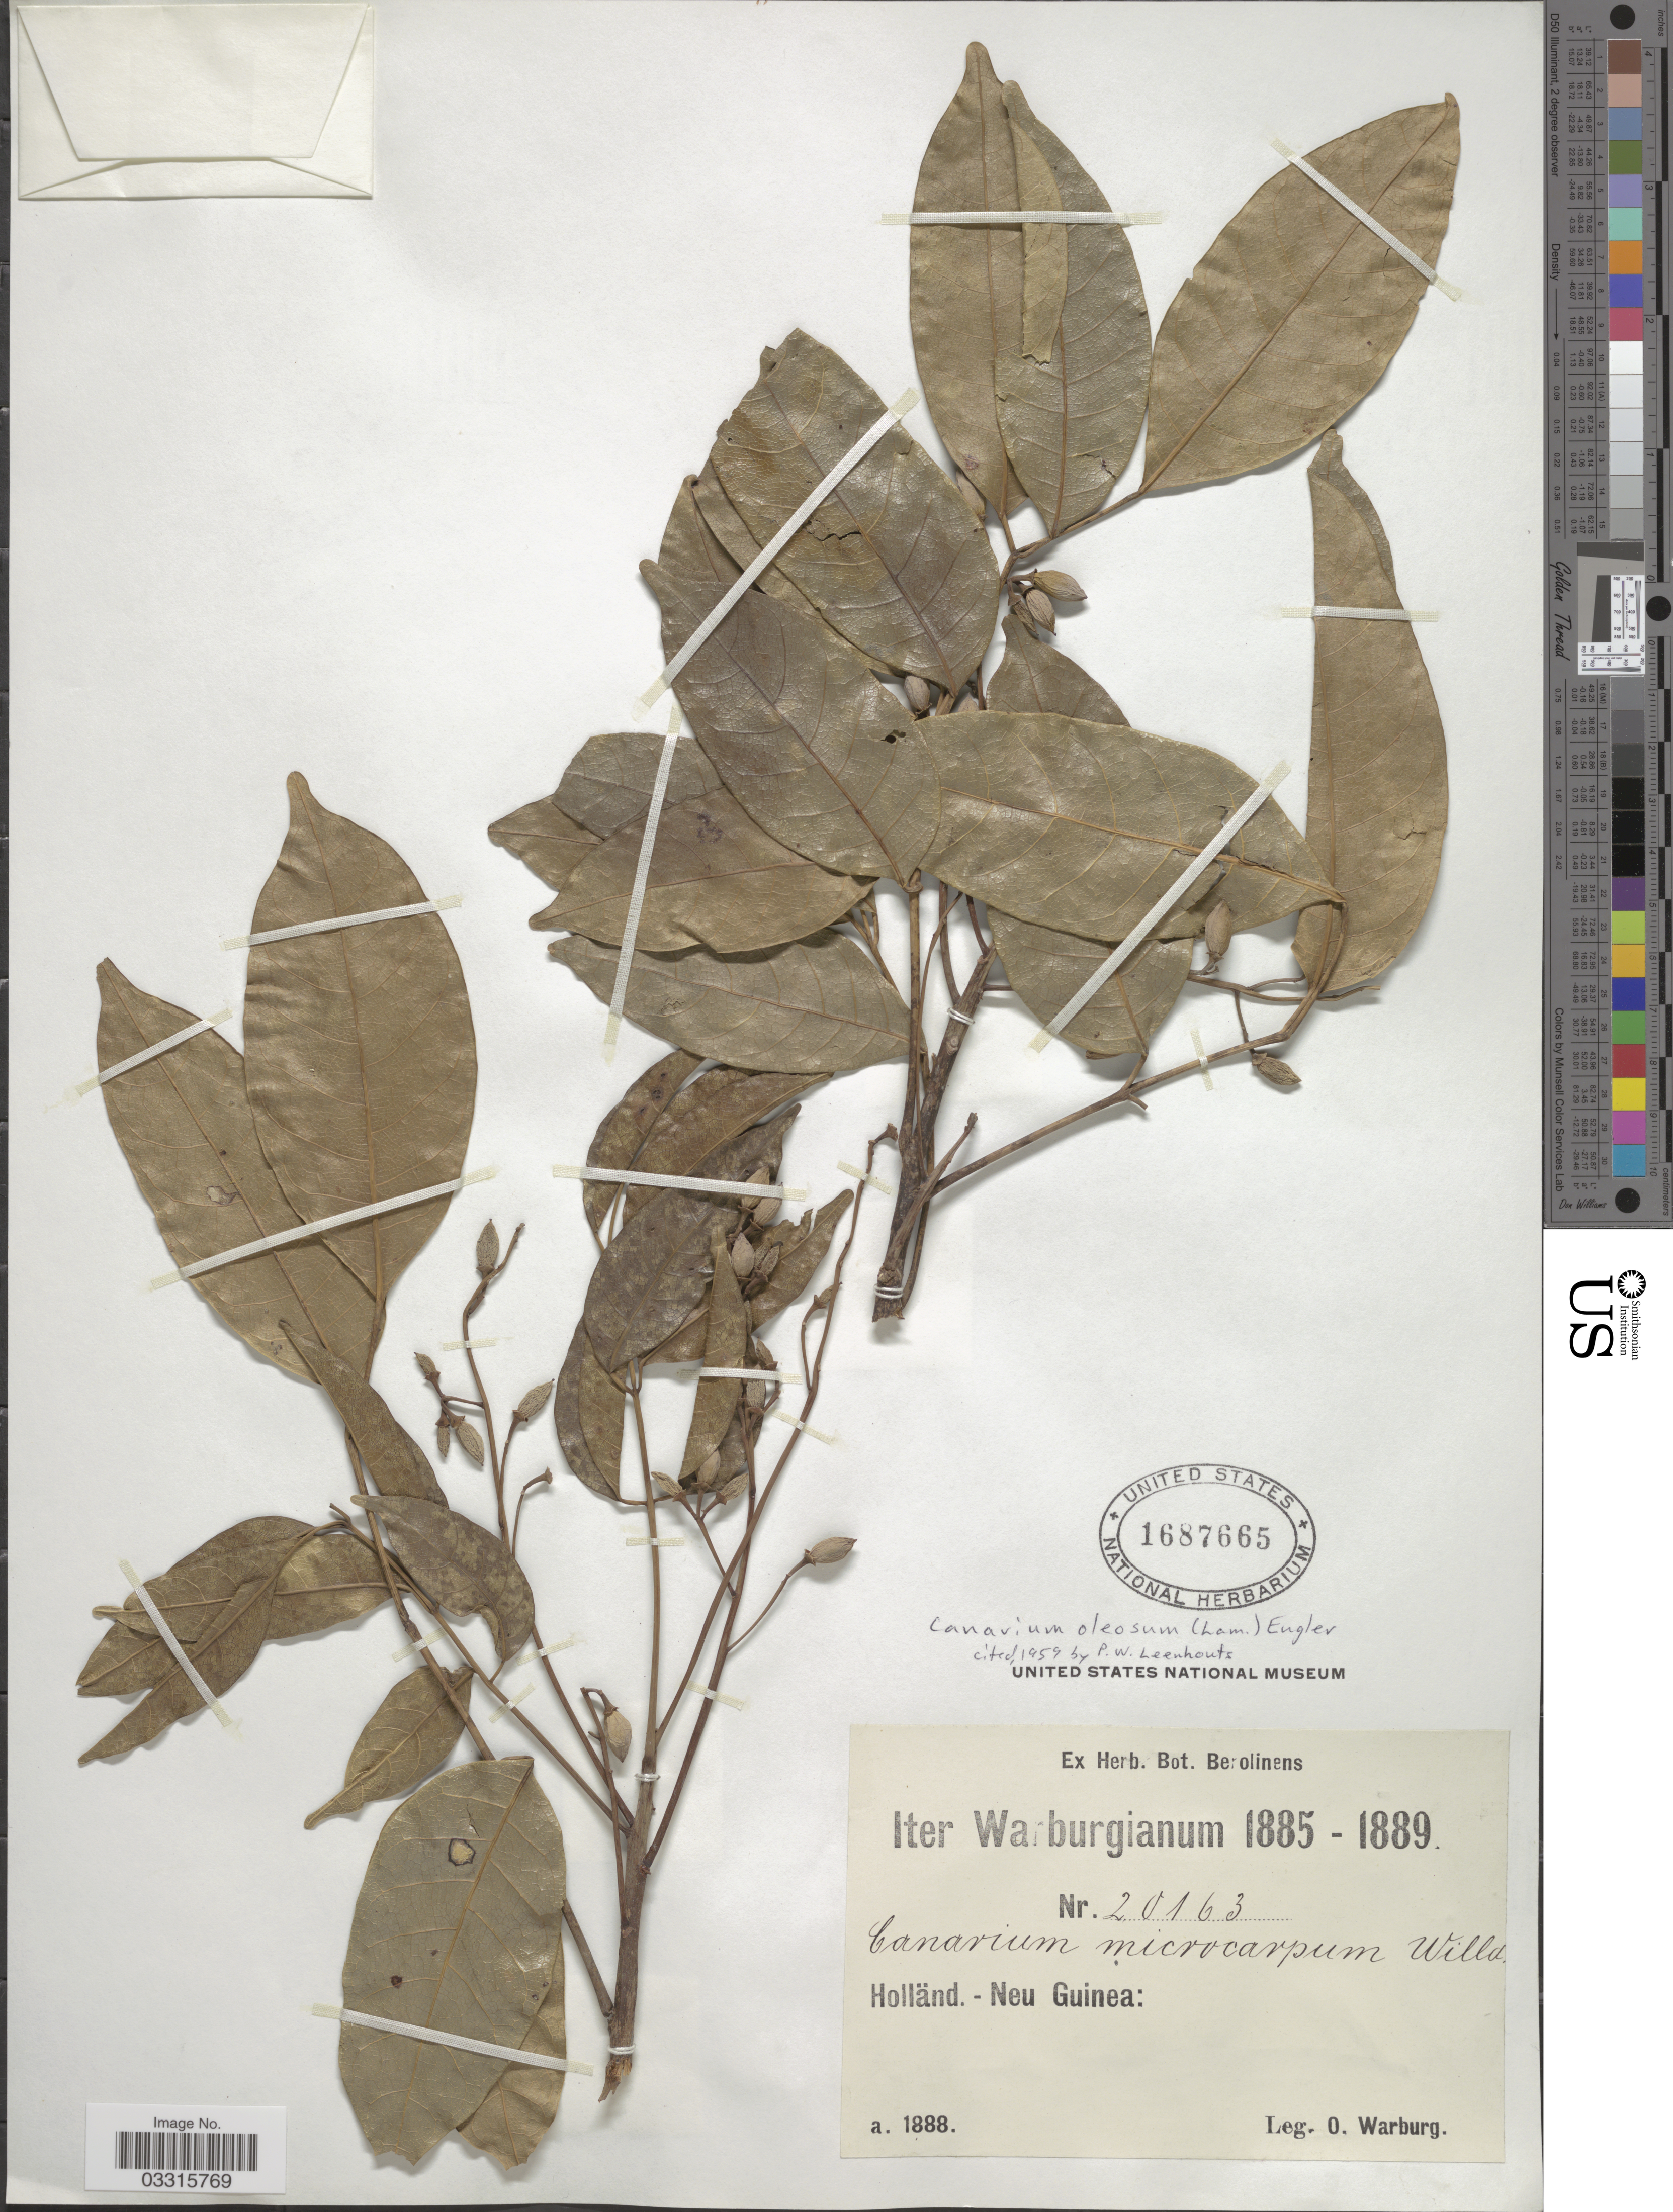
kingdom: Plantae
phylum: Tracheophyta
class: Magnoliopsida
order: Sapindales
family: Burseraceae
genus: Canarium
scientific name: Canarium oleosum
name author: (Lam.) Engl.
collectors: O. Warburg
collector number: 20163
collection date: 1888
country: Indonesia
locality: Holländ. - Neu Guinea.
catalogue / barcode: US 1687665